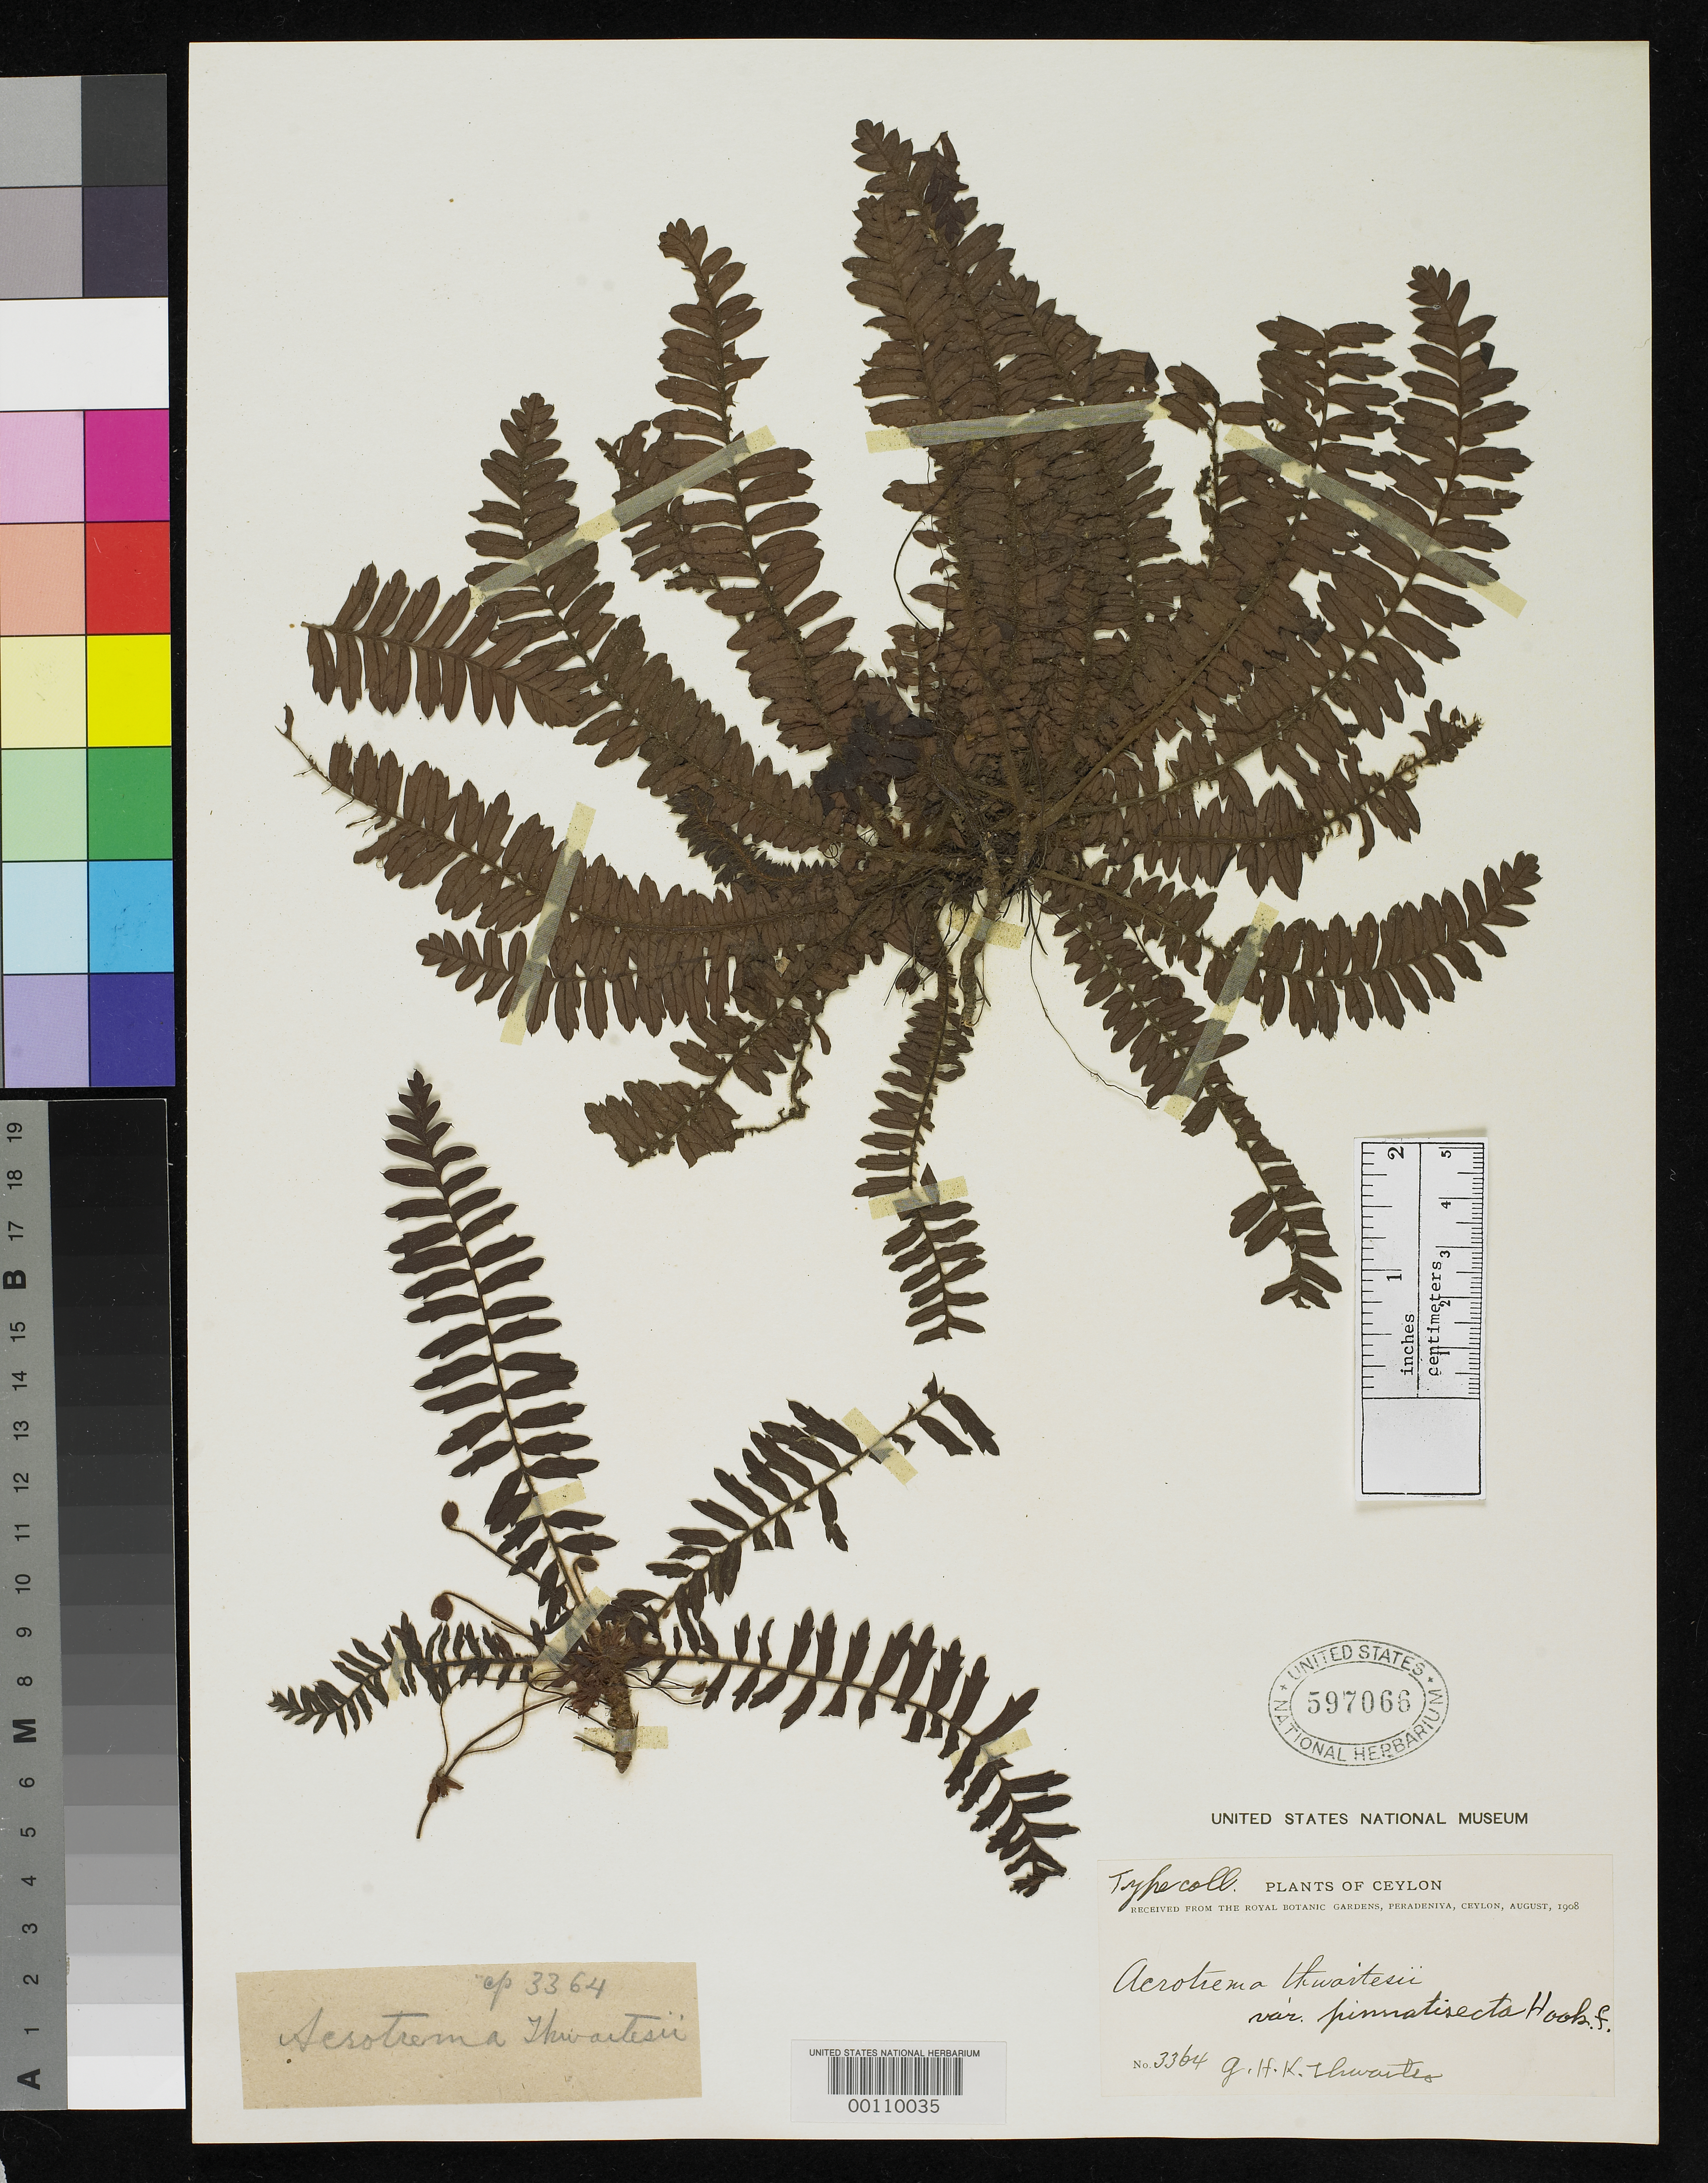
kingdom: Plantae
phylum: Tracheophyta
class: Magnoliopsida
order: Dilleniales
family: Dilleniaceae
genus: Acrotrema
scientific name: Acrotrema thwaitesii var. pinnatisecta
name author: Hook. f.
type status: Isotype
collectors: G. H. K. Thwaites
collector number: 3364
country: Sri Lanka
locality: "Ceylon"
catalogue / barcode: US 597066